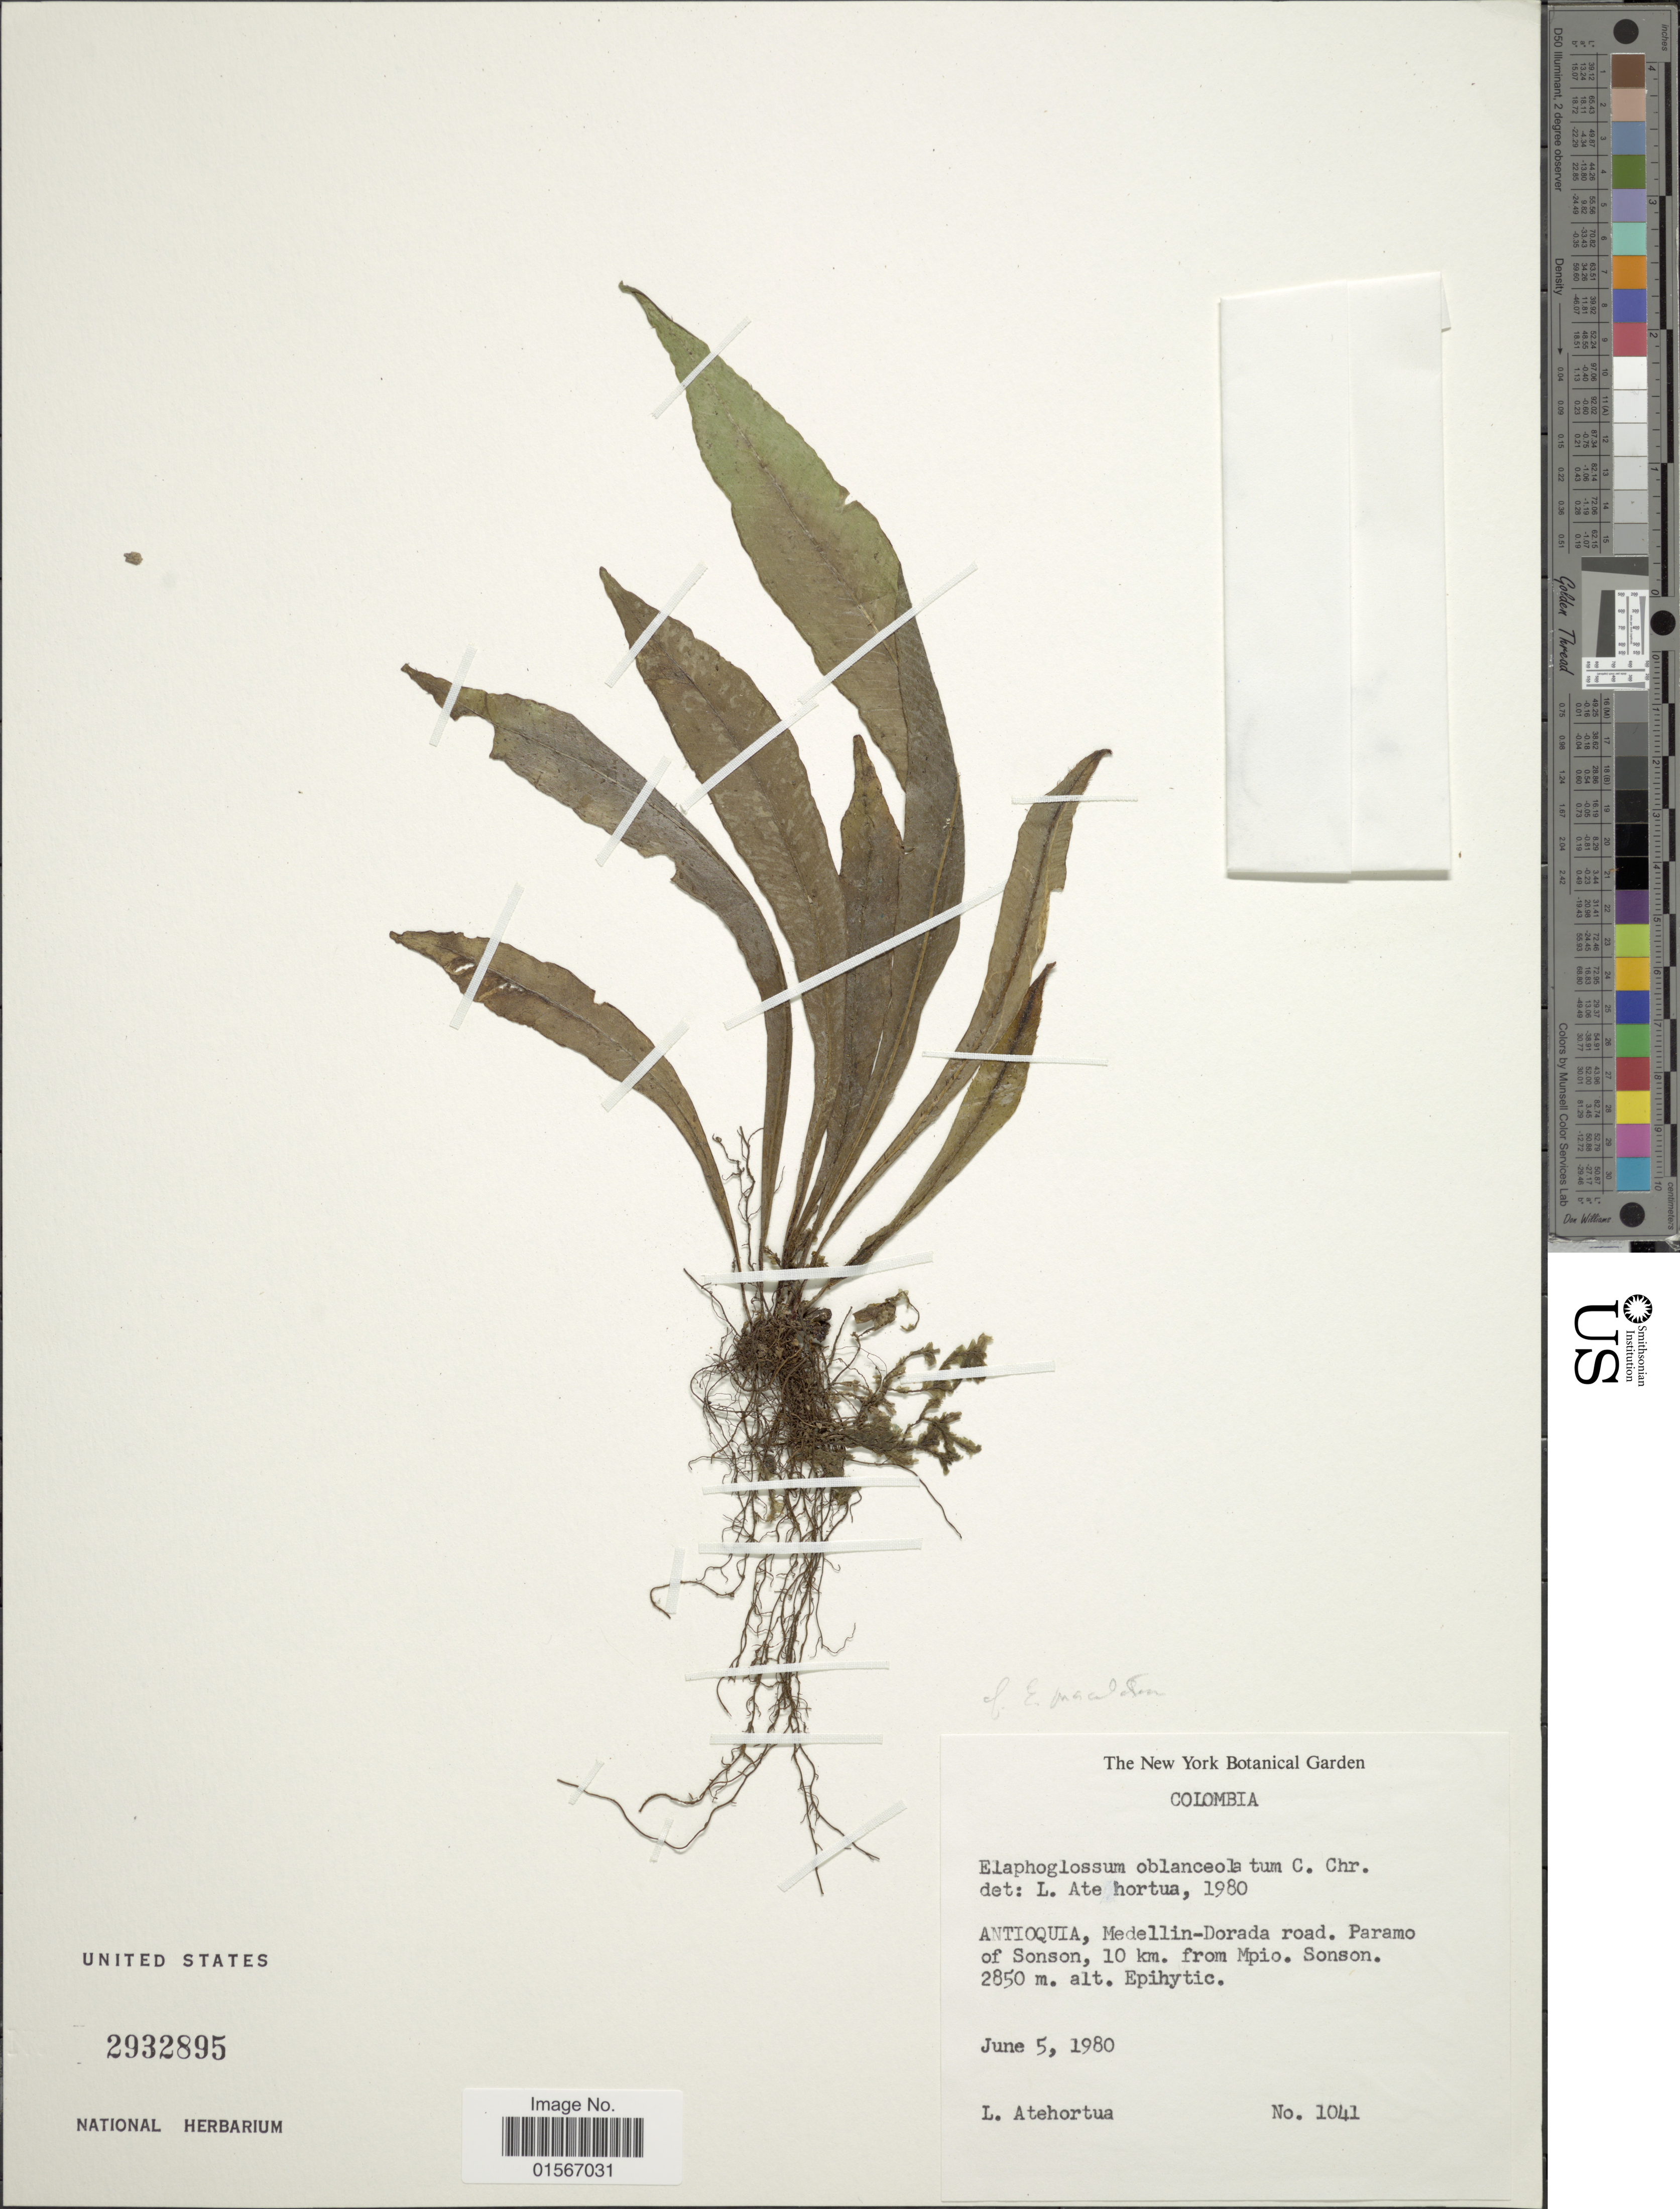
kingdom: Plantae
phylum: Tracheophyta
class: Polypodiopsida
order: Polypodiales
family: Dryopteridaceae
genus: Elaphoglossum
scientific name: Elaphoglossum maculatum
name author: Mickel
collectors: L. Atehortúa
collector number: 1041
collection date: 1980-06-05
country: Colombia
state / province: Antioquia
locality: Medellin-Dorada road. Paramo of Sonson, 10 km. from Mpio. Sonson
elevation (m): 2850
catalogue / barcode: US 2932895